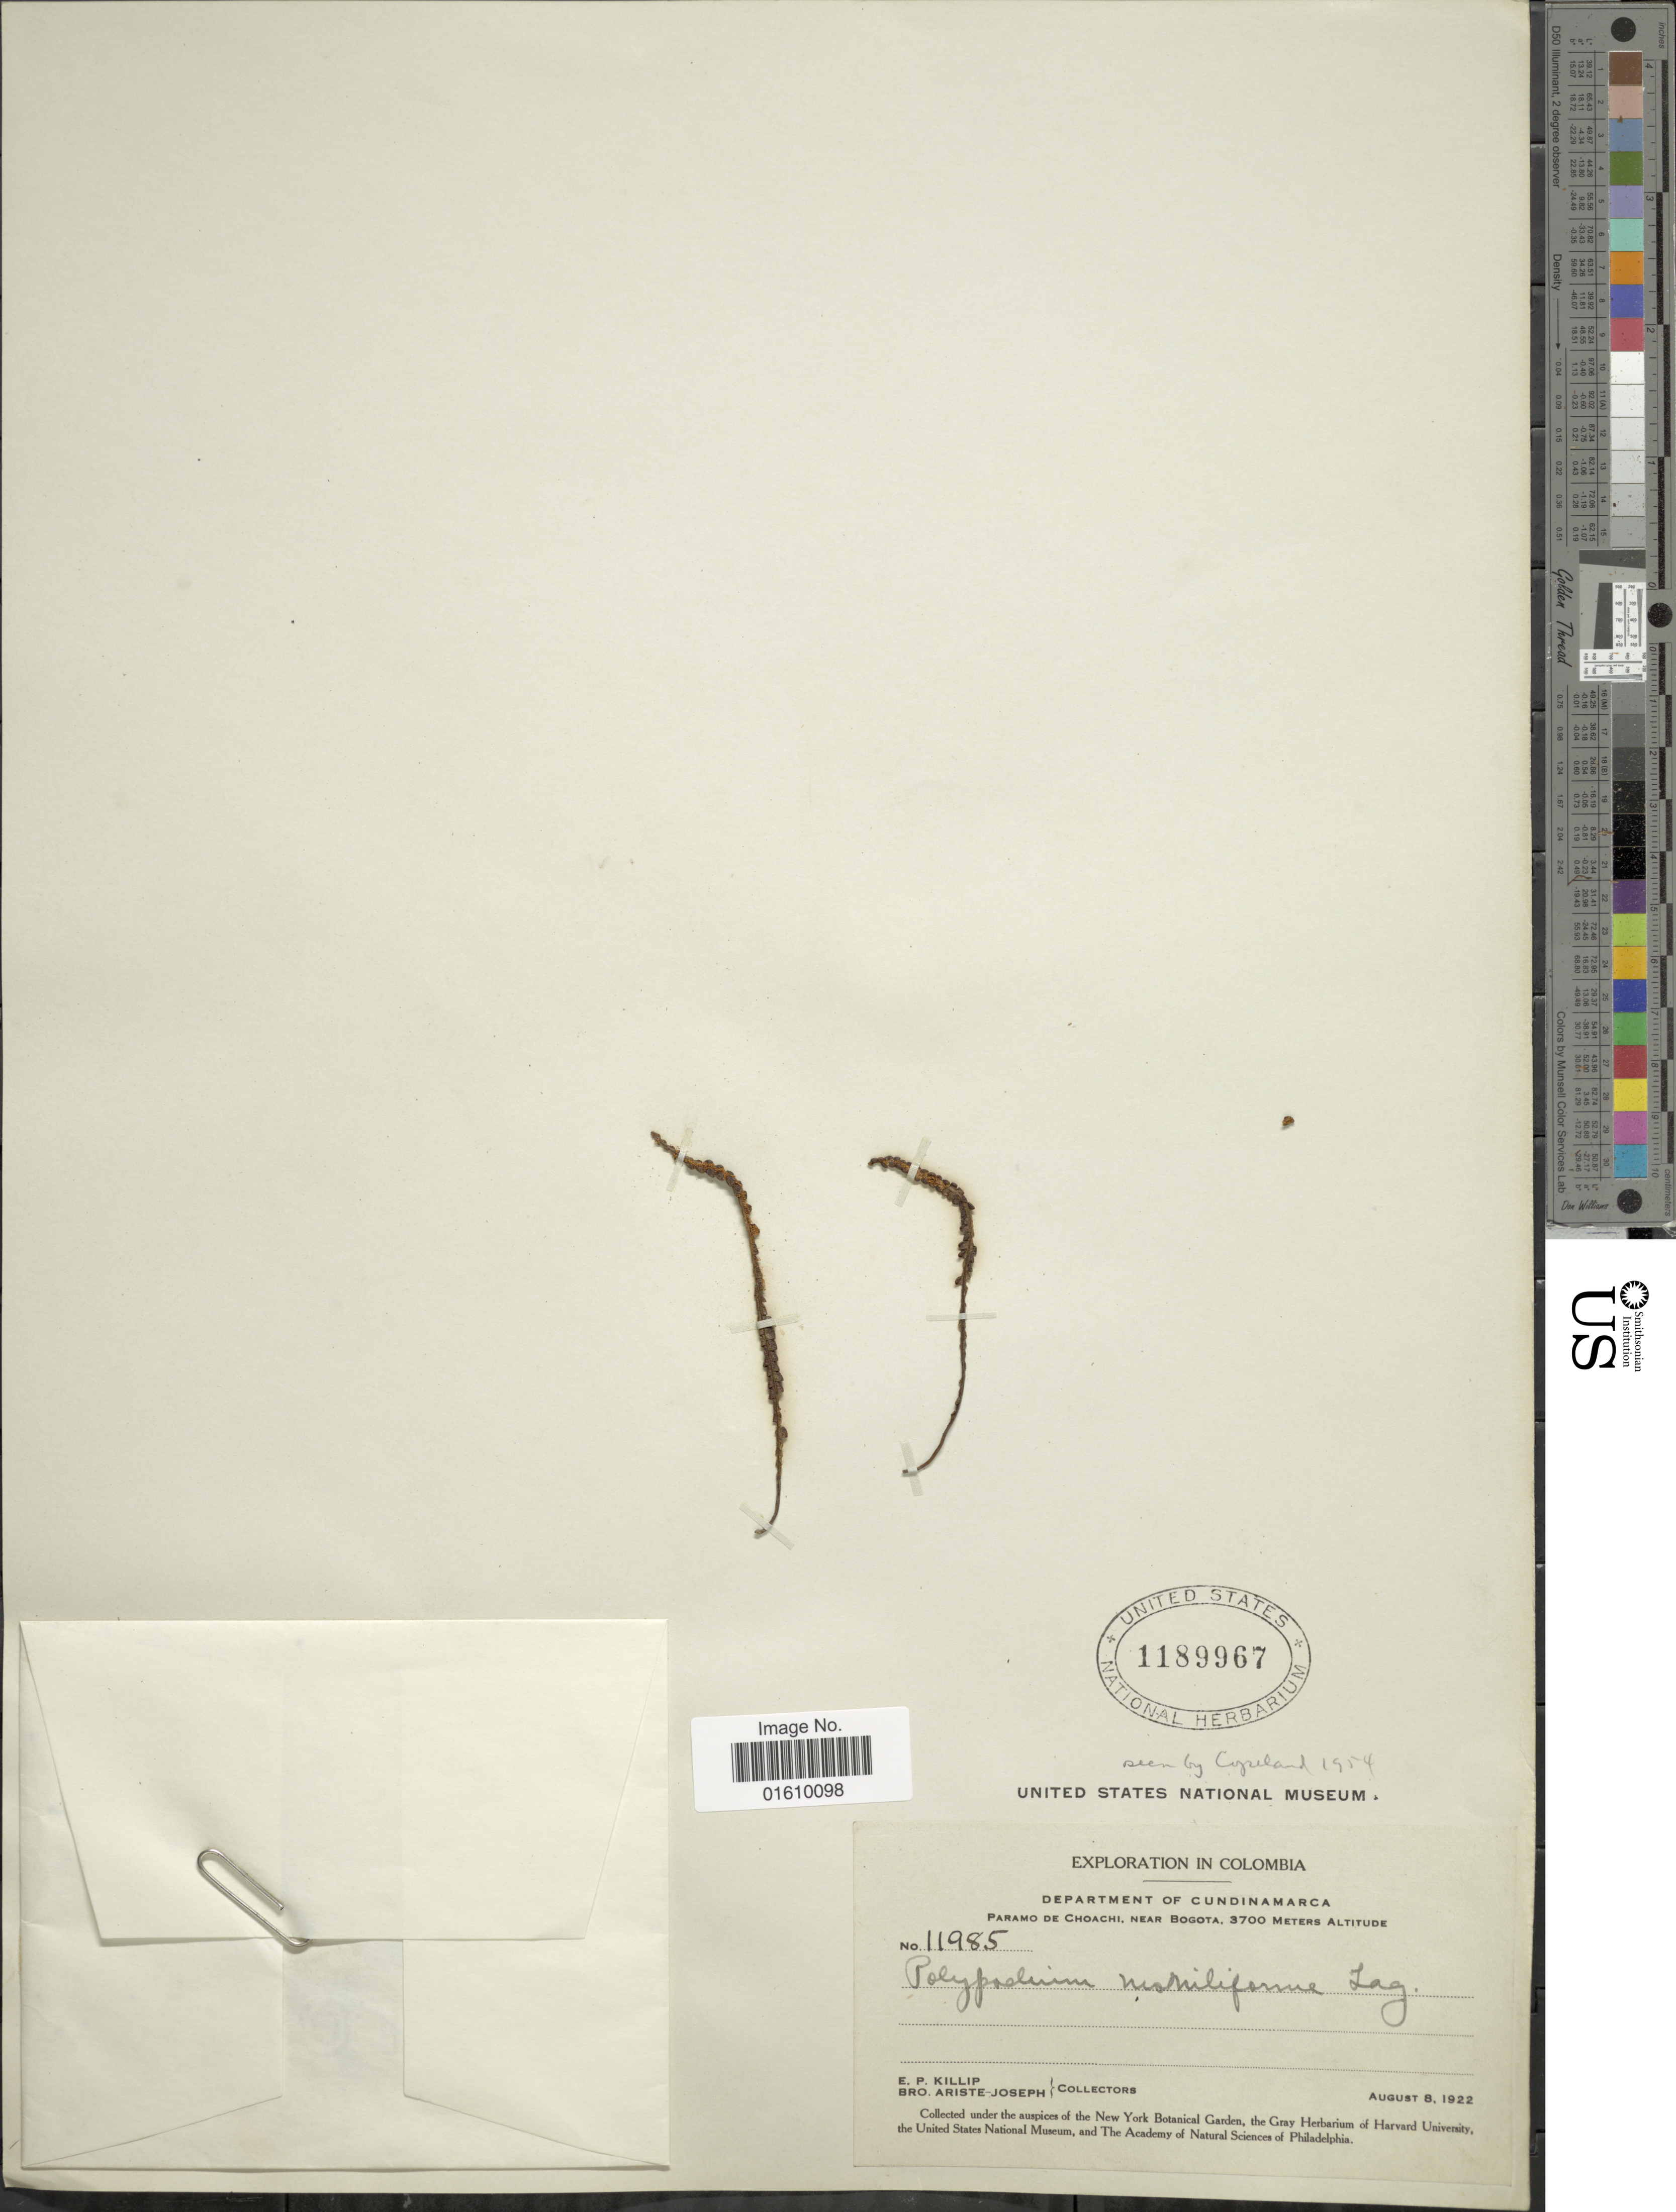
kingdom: Plantae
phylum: Tracheophyta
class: Polypodiopsida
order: Polypodiales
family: Polypodiaceae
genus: Melpomene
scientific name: Melpomene moniliformis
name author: (Lag. ex Sw.) A.R. Sm. & R.C. Moran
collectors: E. P. Killip & Bro. Ariste-Joseph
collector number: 11985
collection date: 1922-08-08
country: Colombia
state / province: Cundinamarca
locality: Paramo de Choachi, near Bogota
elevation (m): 3700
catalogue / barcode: US 1189967